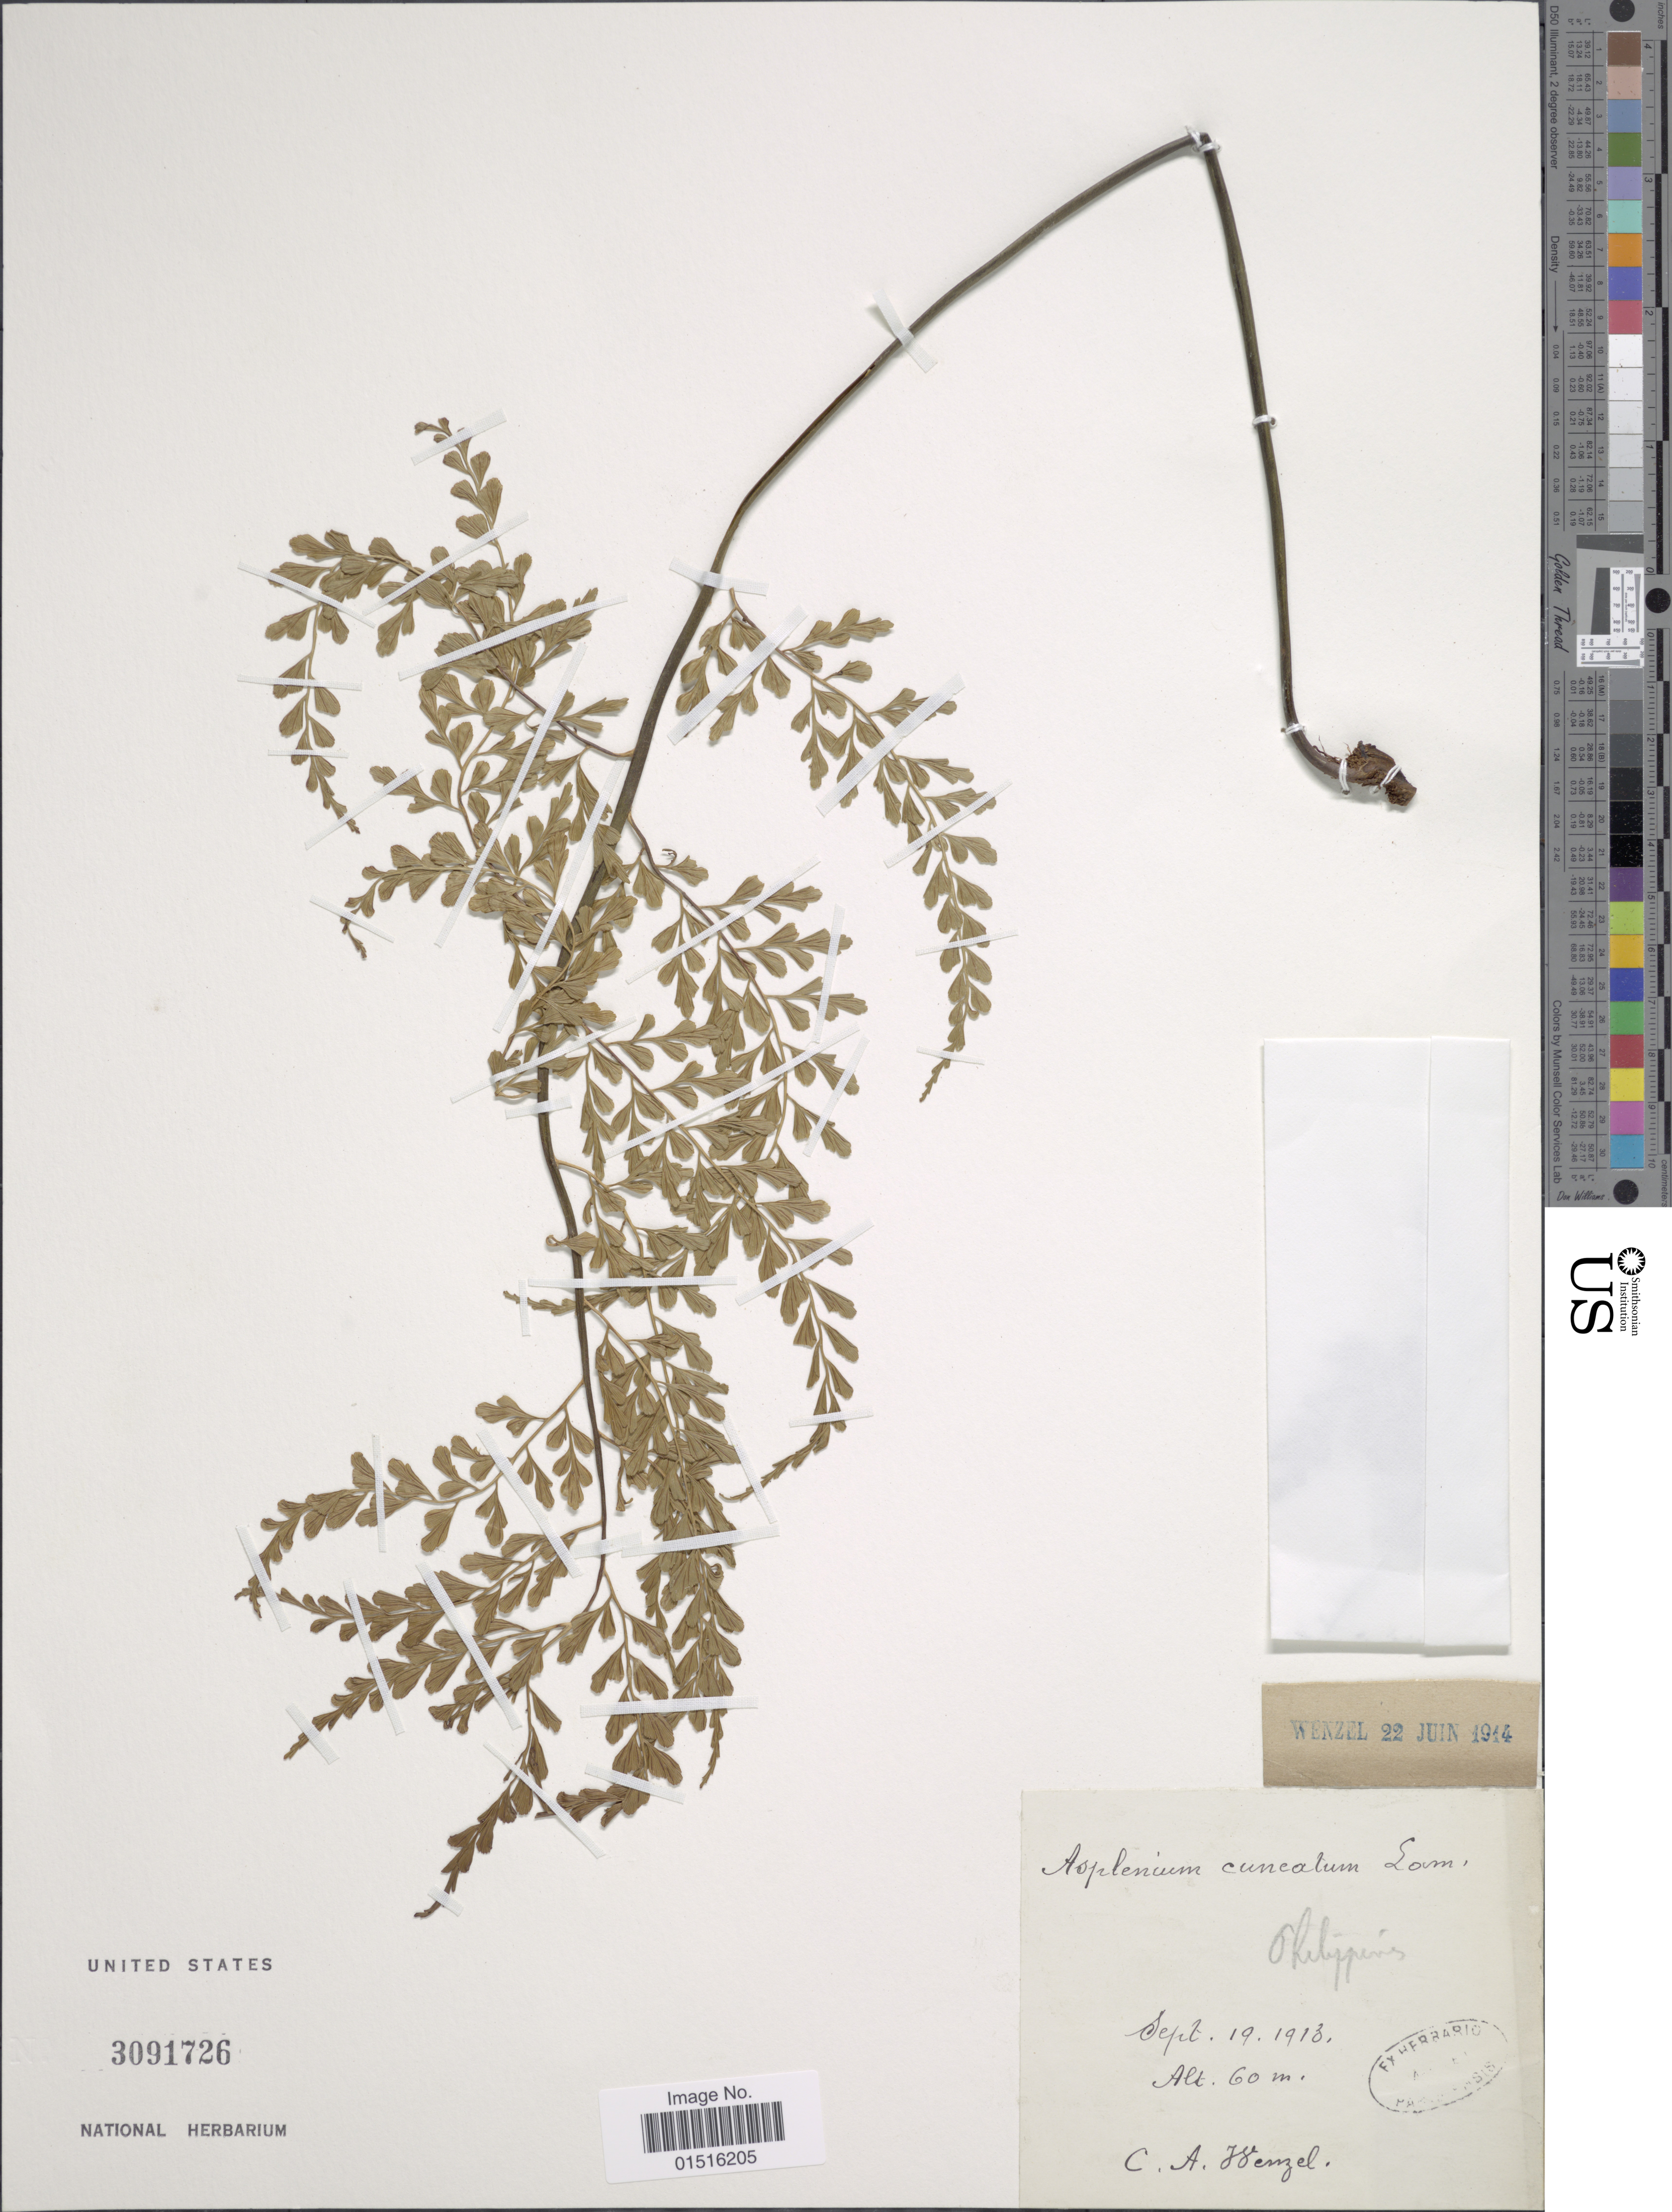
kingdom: Plantae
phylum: Tracheophyta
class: Polypodiopsida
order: Polypodiales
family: Aspleniaceae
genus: Asplenium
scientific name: Asplenium cuneatum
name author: Lam.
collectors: C. Wenzel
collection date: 1913-09-19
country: Philippines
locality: Philippines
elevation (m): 60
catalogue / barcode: US 309726